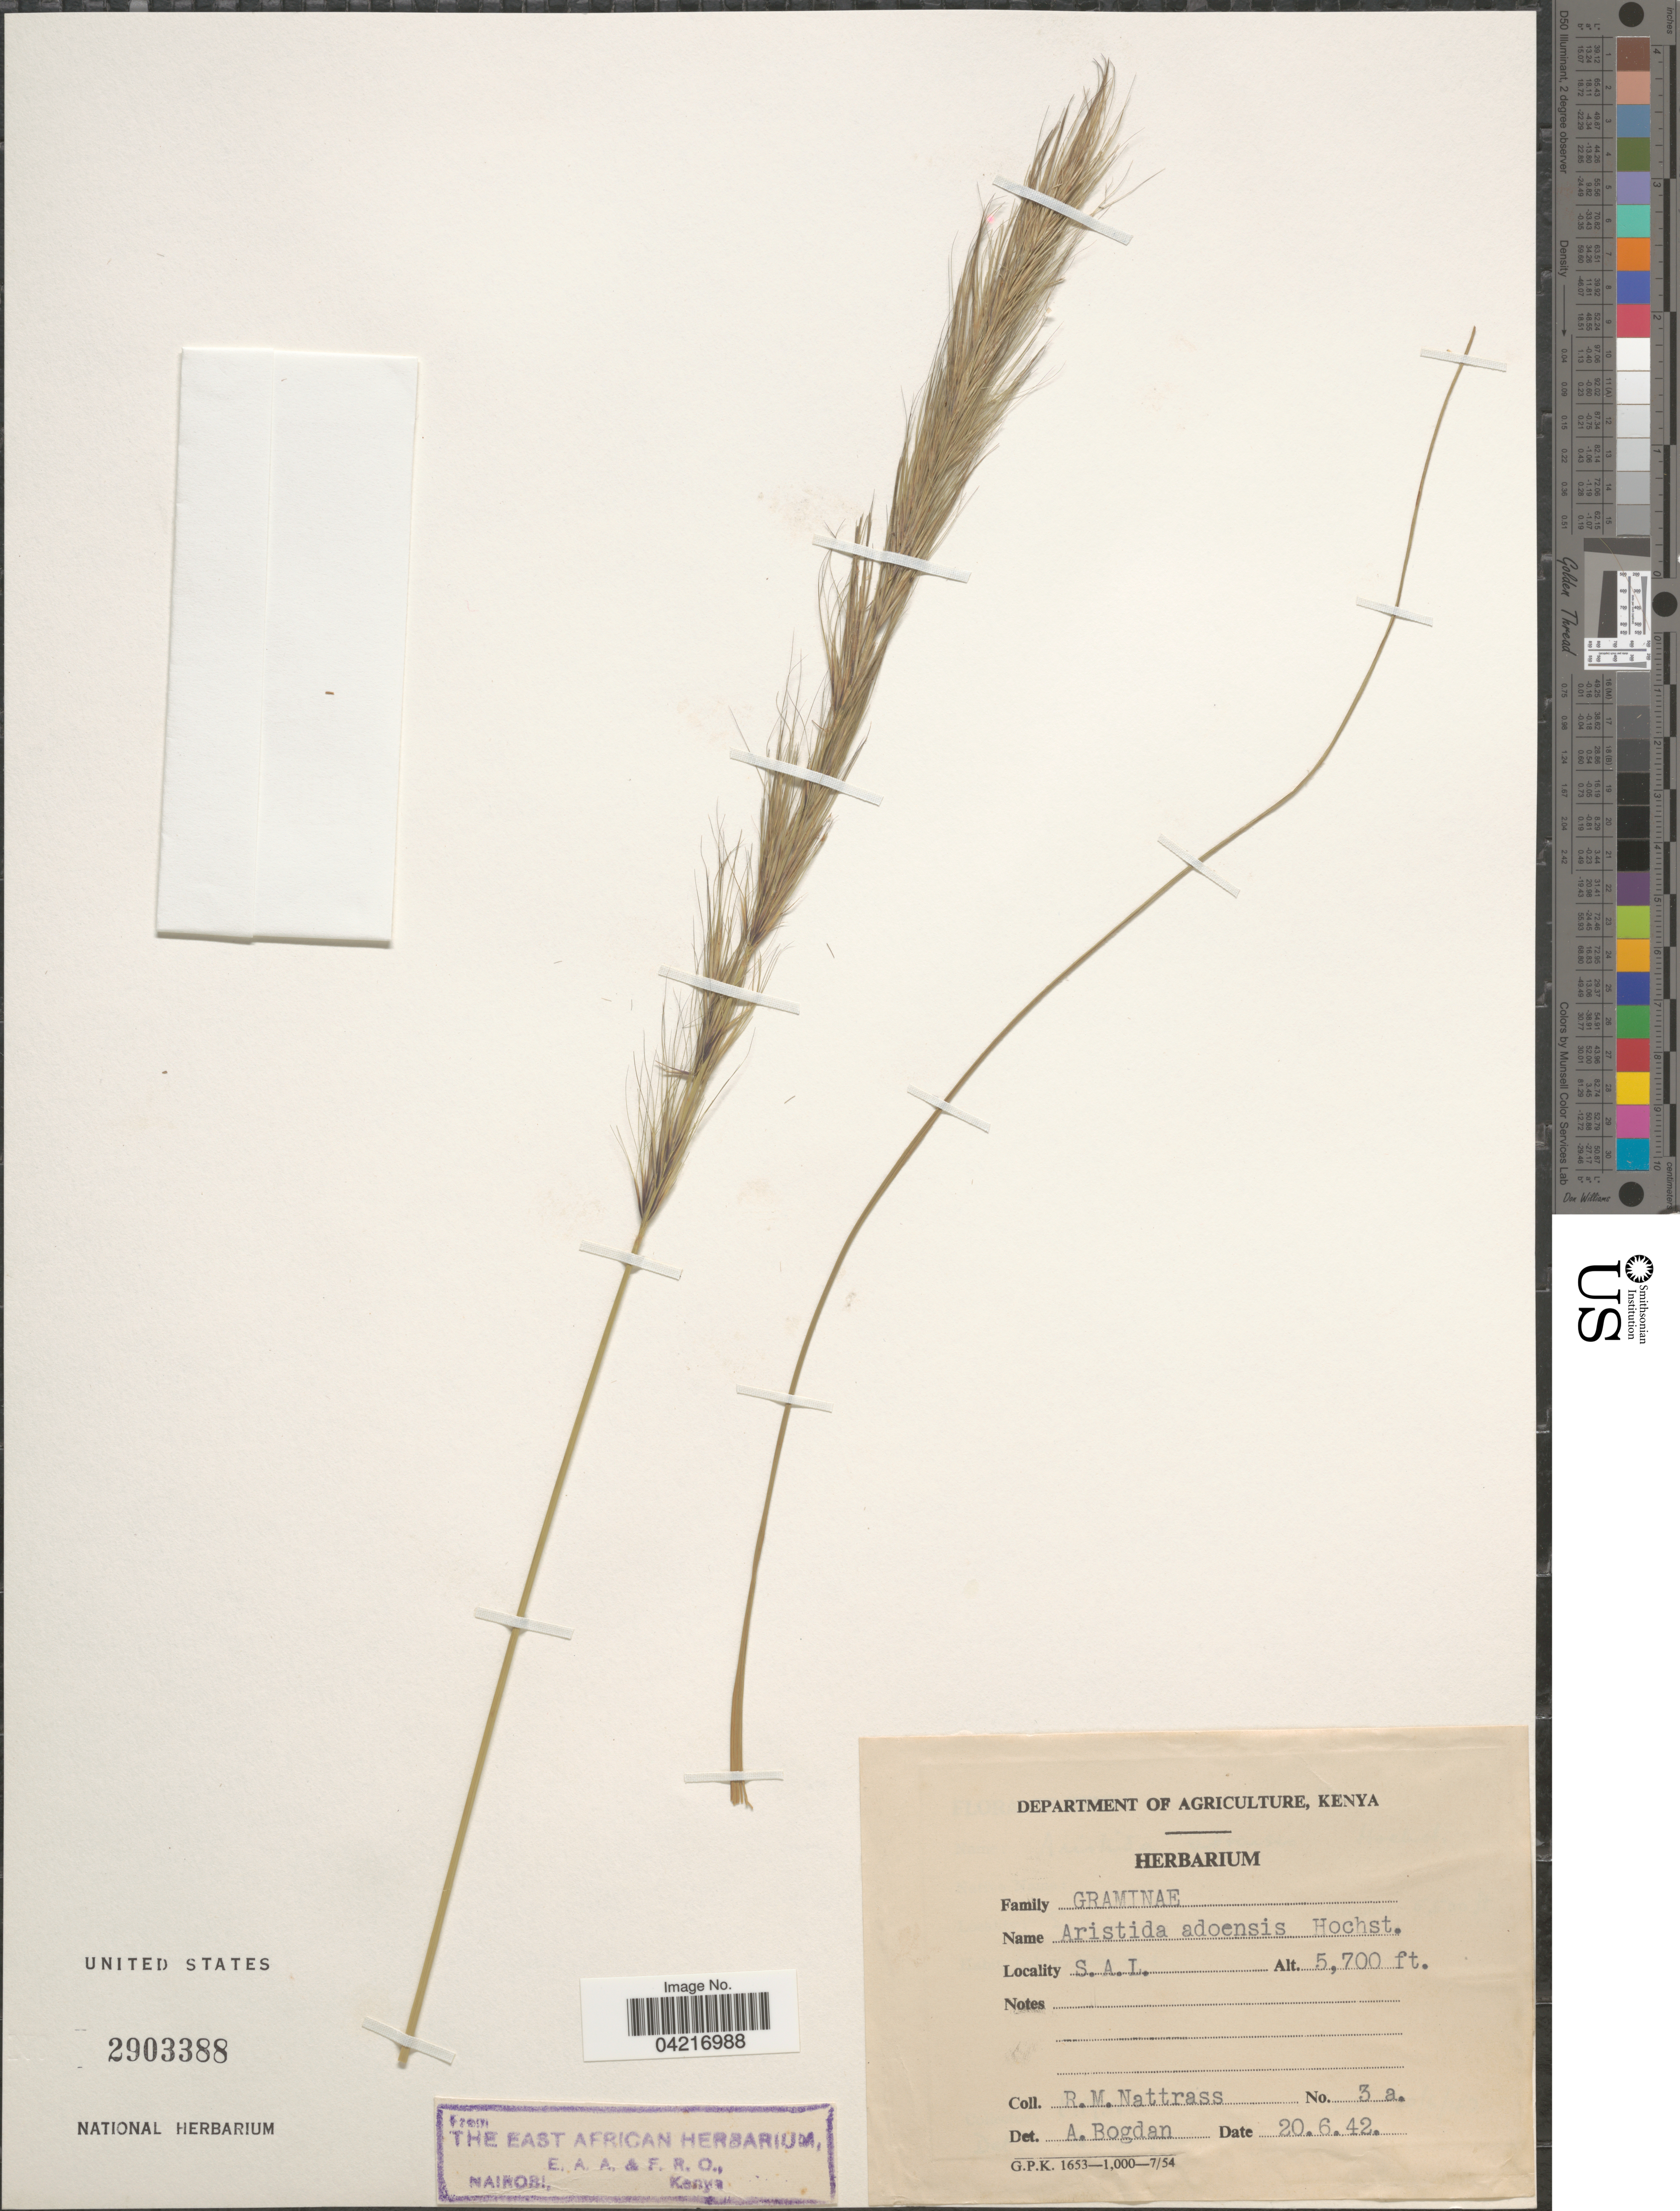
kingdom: Plantae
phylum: Tracheophyta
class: Liliopsida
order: Poales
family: Poaceae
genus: Aristida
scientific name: Aristida adoensis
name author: Hochst. ex A. Rich.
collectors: R. Nattrass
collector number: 3a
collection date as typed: Transcribed d/m/y: 20/6/42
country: Kenya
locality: S. A. L.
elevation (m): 1737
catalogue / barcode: US 2903388